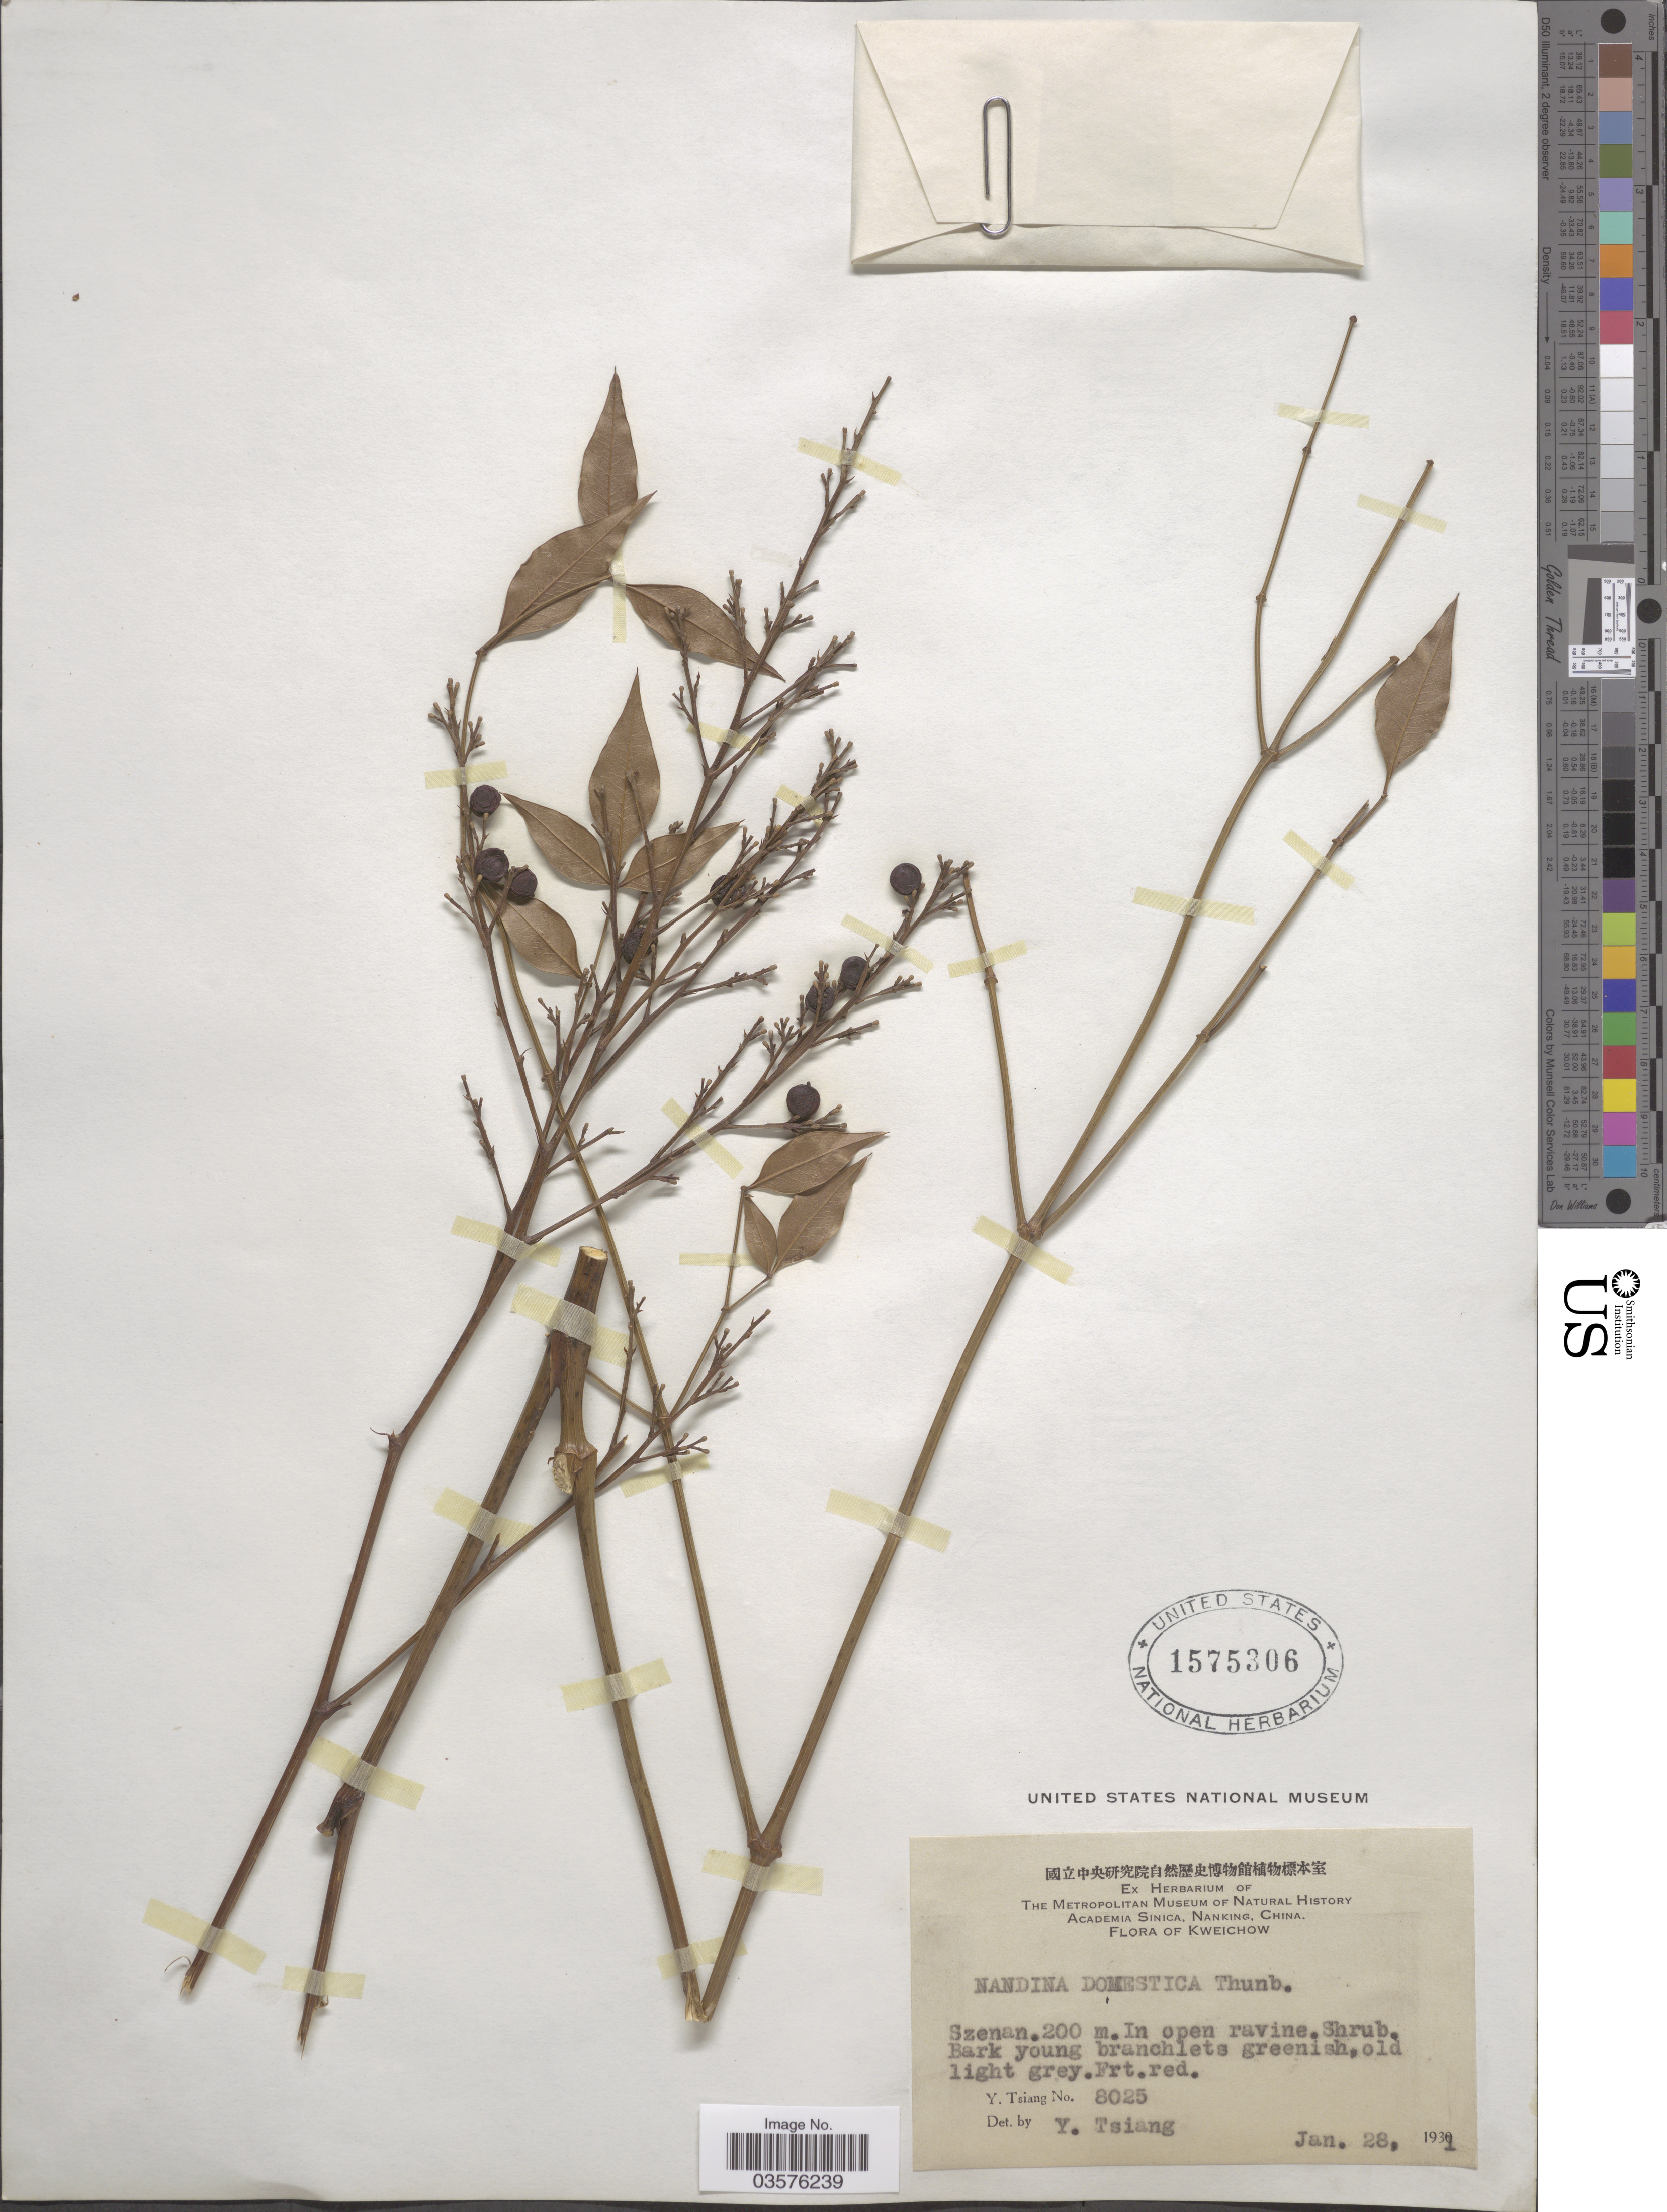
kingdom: Plantae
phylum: Tracheophyta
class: Magnoliopsida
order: Ranunculales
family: Berberidaceae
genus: Nandina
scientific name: Nandina domestica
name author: Thunb.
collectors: Y. Tsiang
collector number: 8025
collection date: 1931-01-28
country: China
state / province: Guizhou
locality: Kweichow. Szenan.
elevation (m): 200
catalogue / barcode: US 1575306